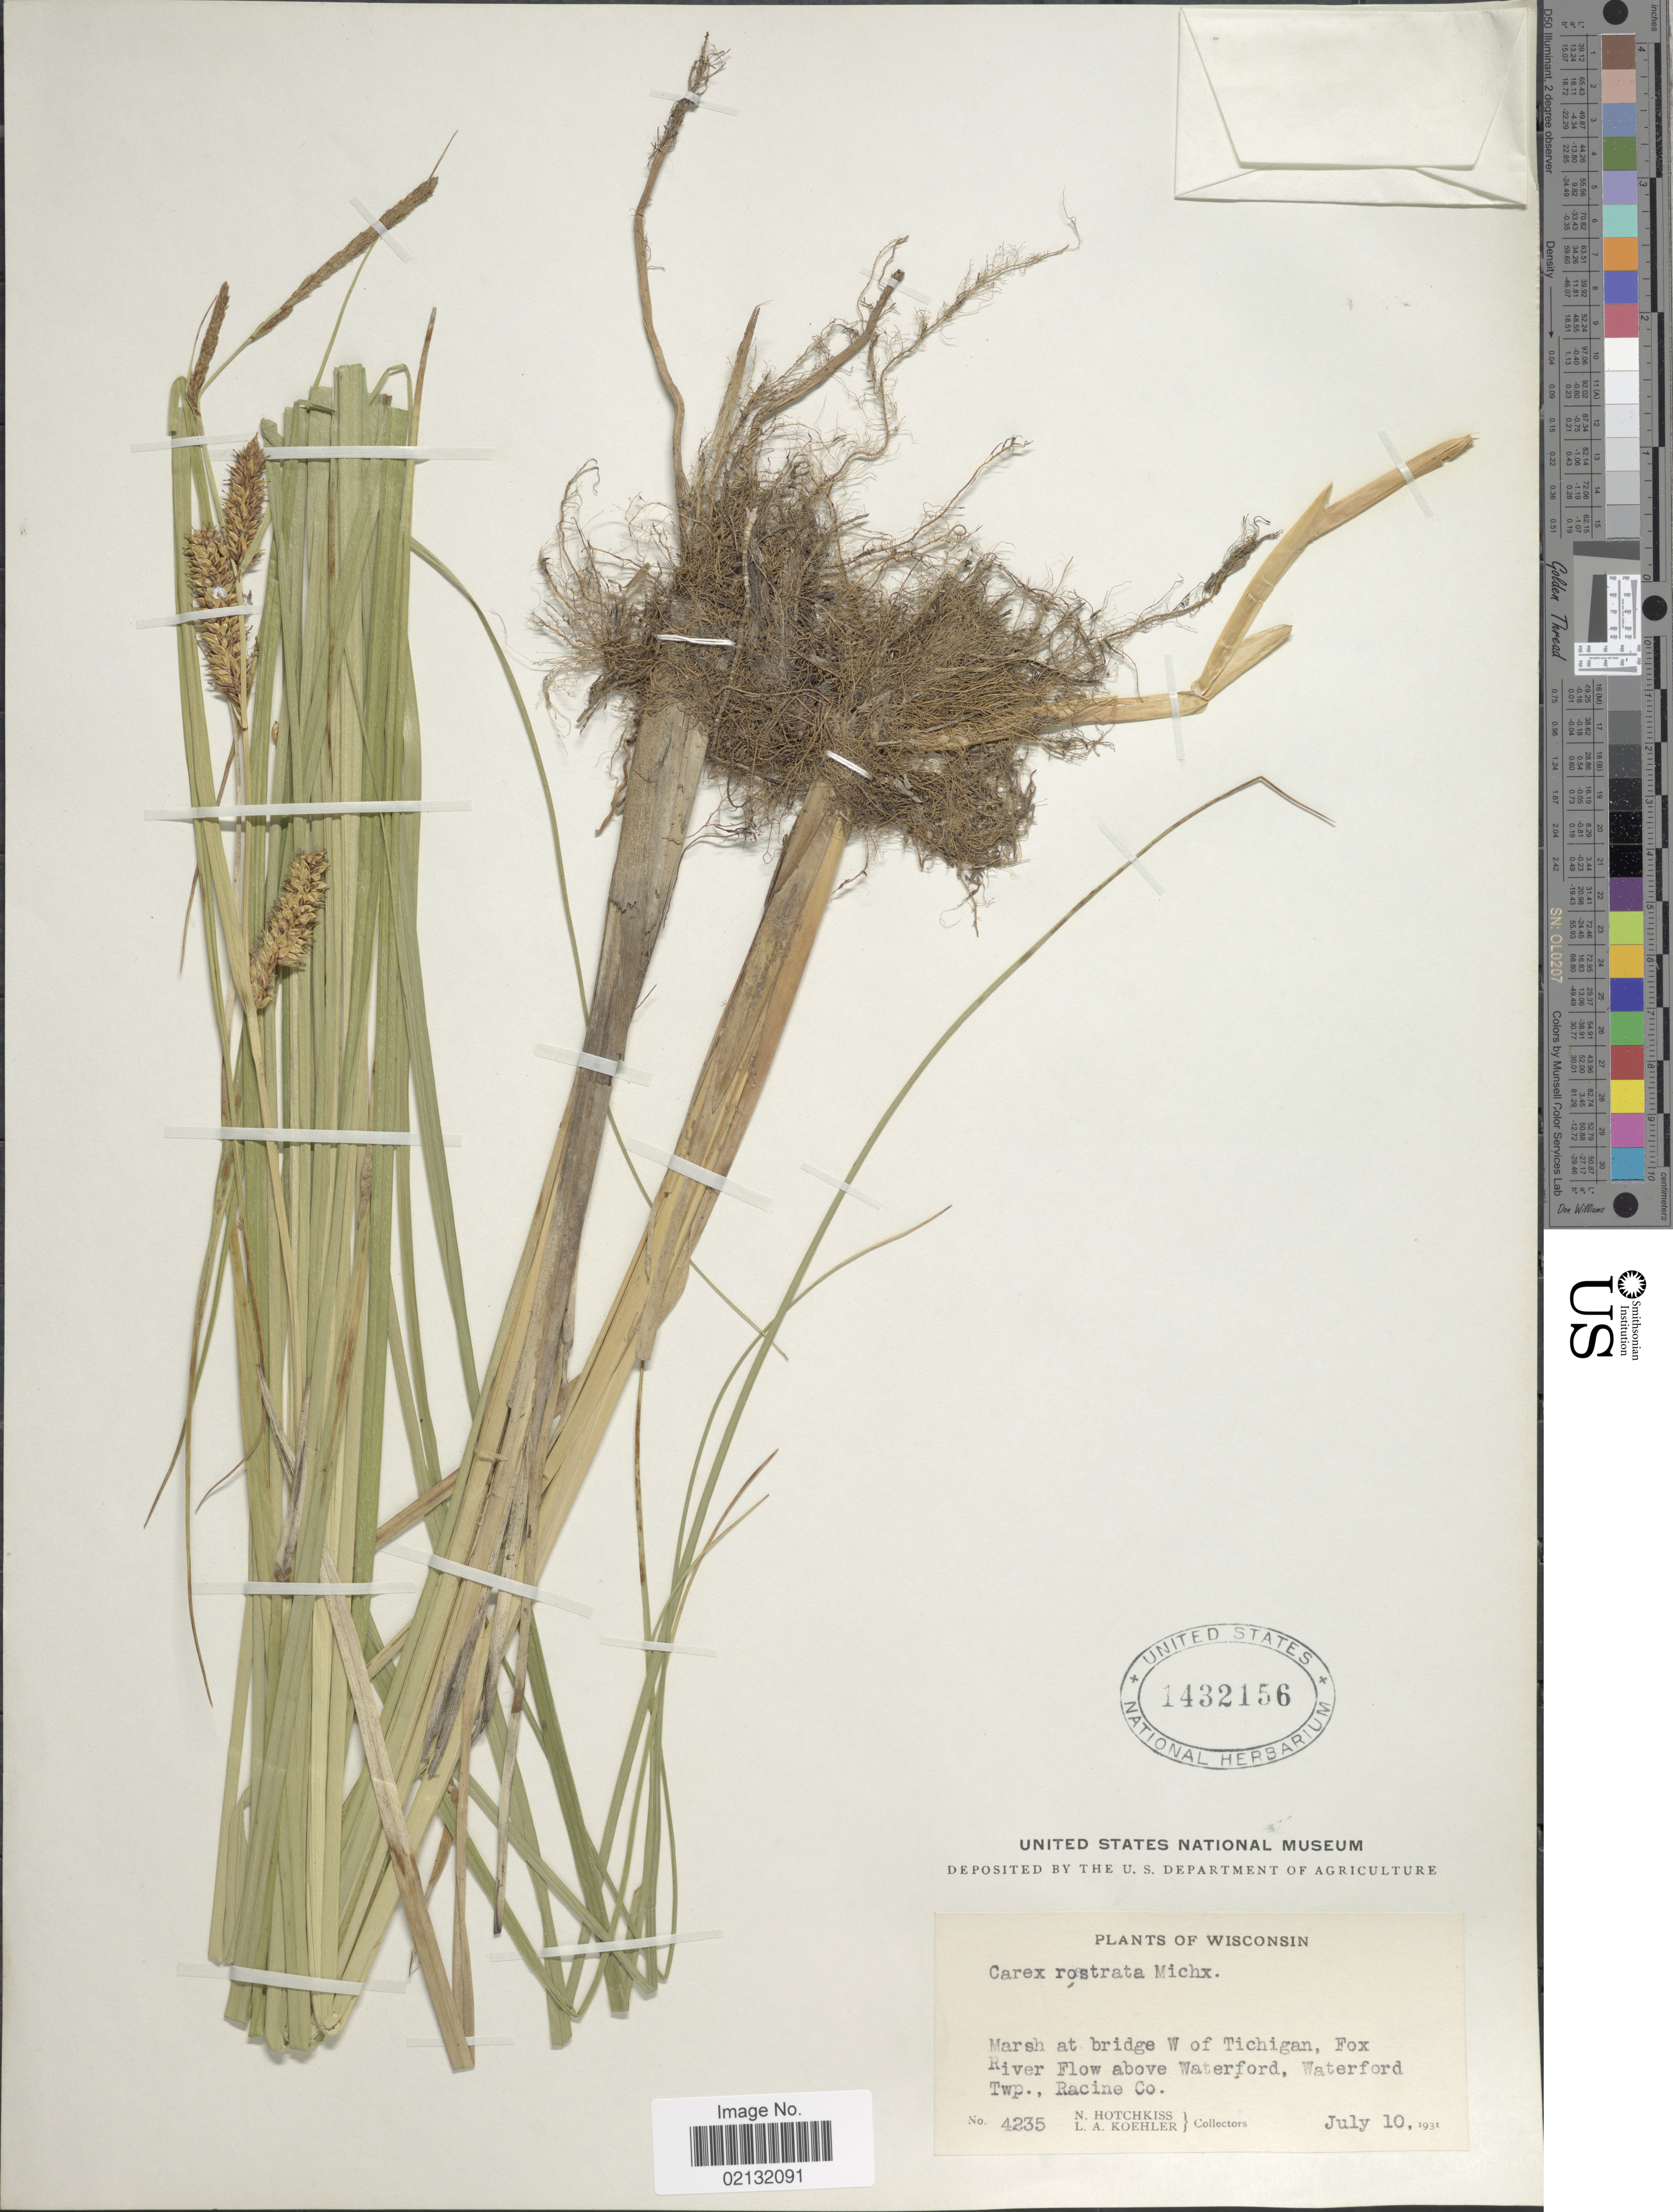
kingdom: Plantae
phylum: Tracheophyta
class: Liliopsida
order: Poales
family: Cyperaceae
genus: Carex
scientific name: Carex rostrata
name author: Stokes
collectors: N. Hotchkiss & L. Koehler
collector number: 4235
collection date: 1931-07-10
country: United States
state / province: Wisconsin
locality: Wisconsin, Marsh at bridge W of Tichigan, Fox River Flow above Waterford, Waterford Twp.,Racine Co.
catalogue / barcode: US 1432156